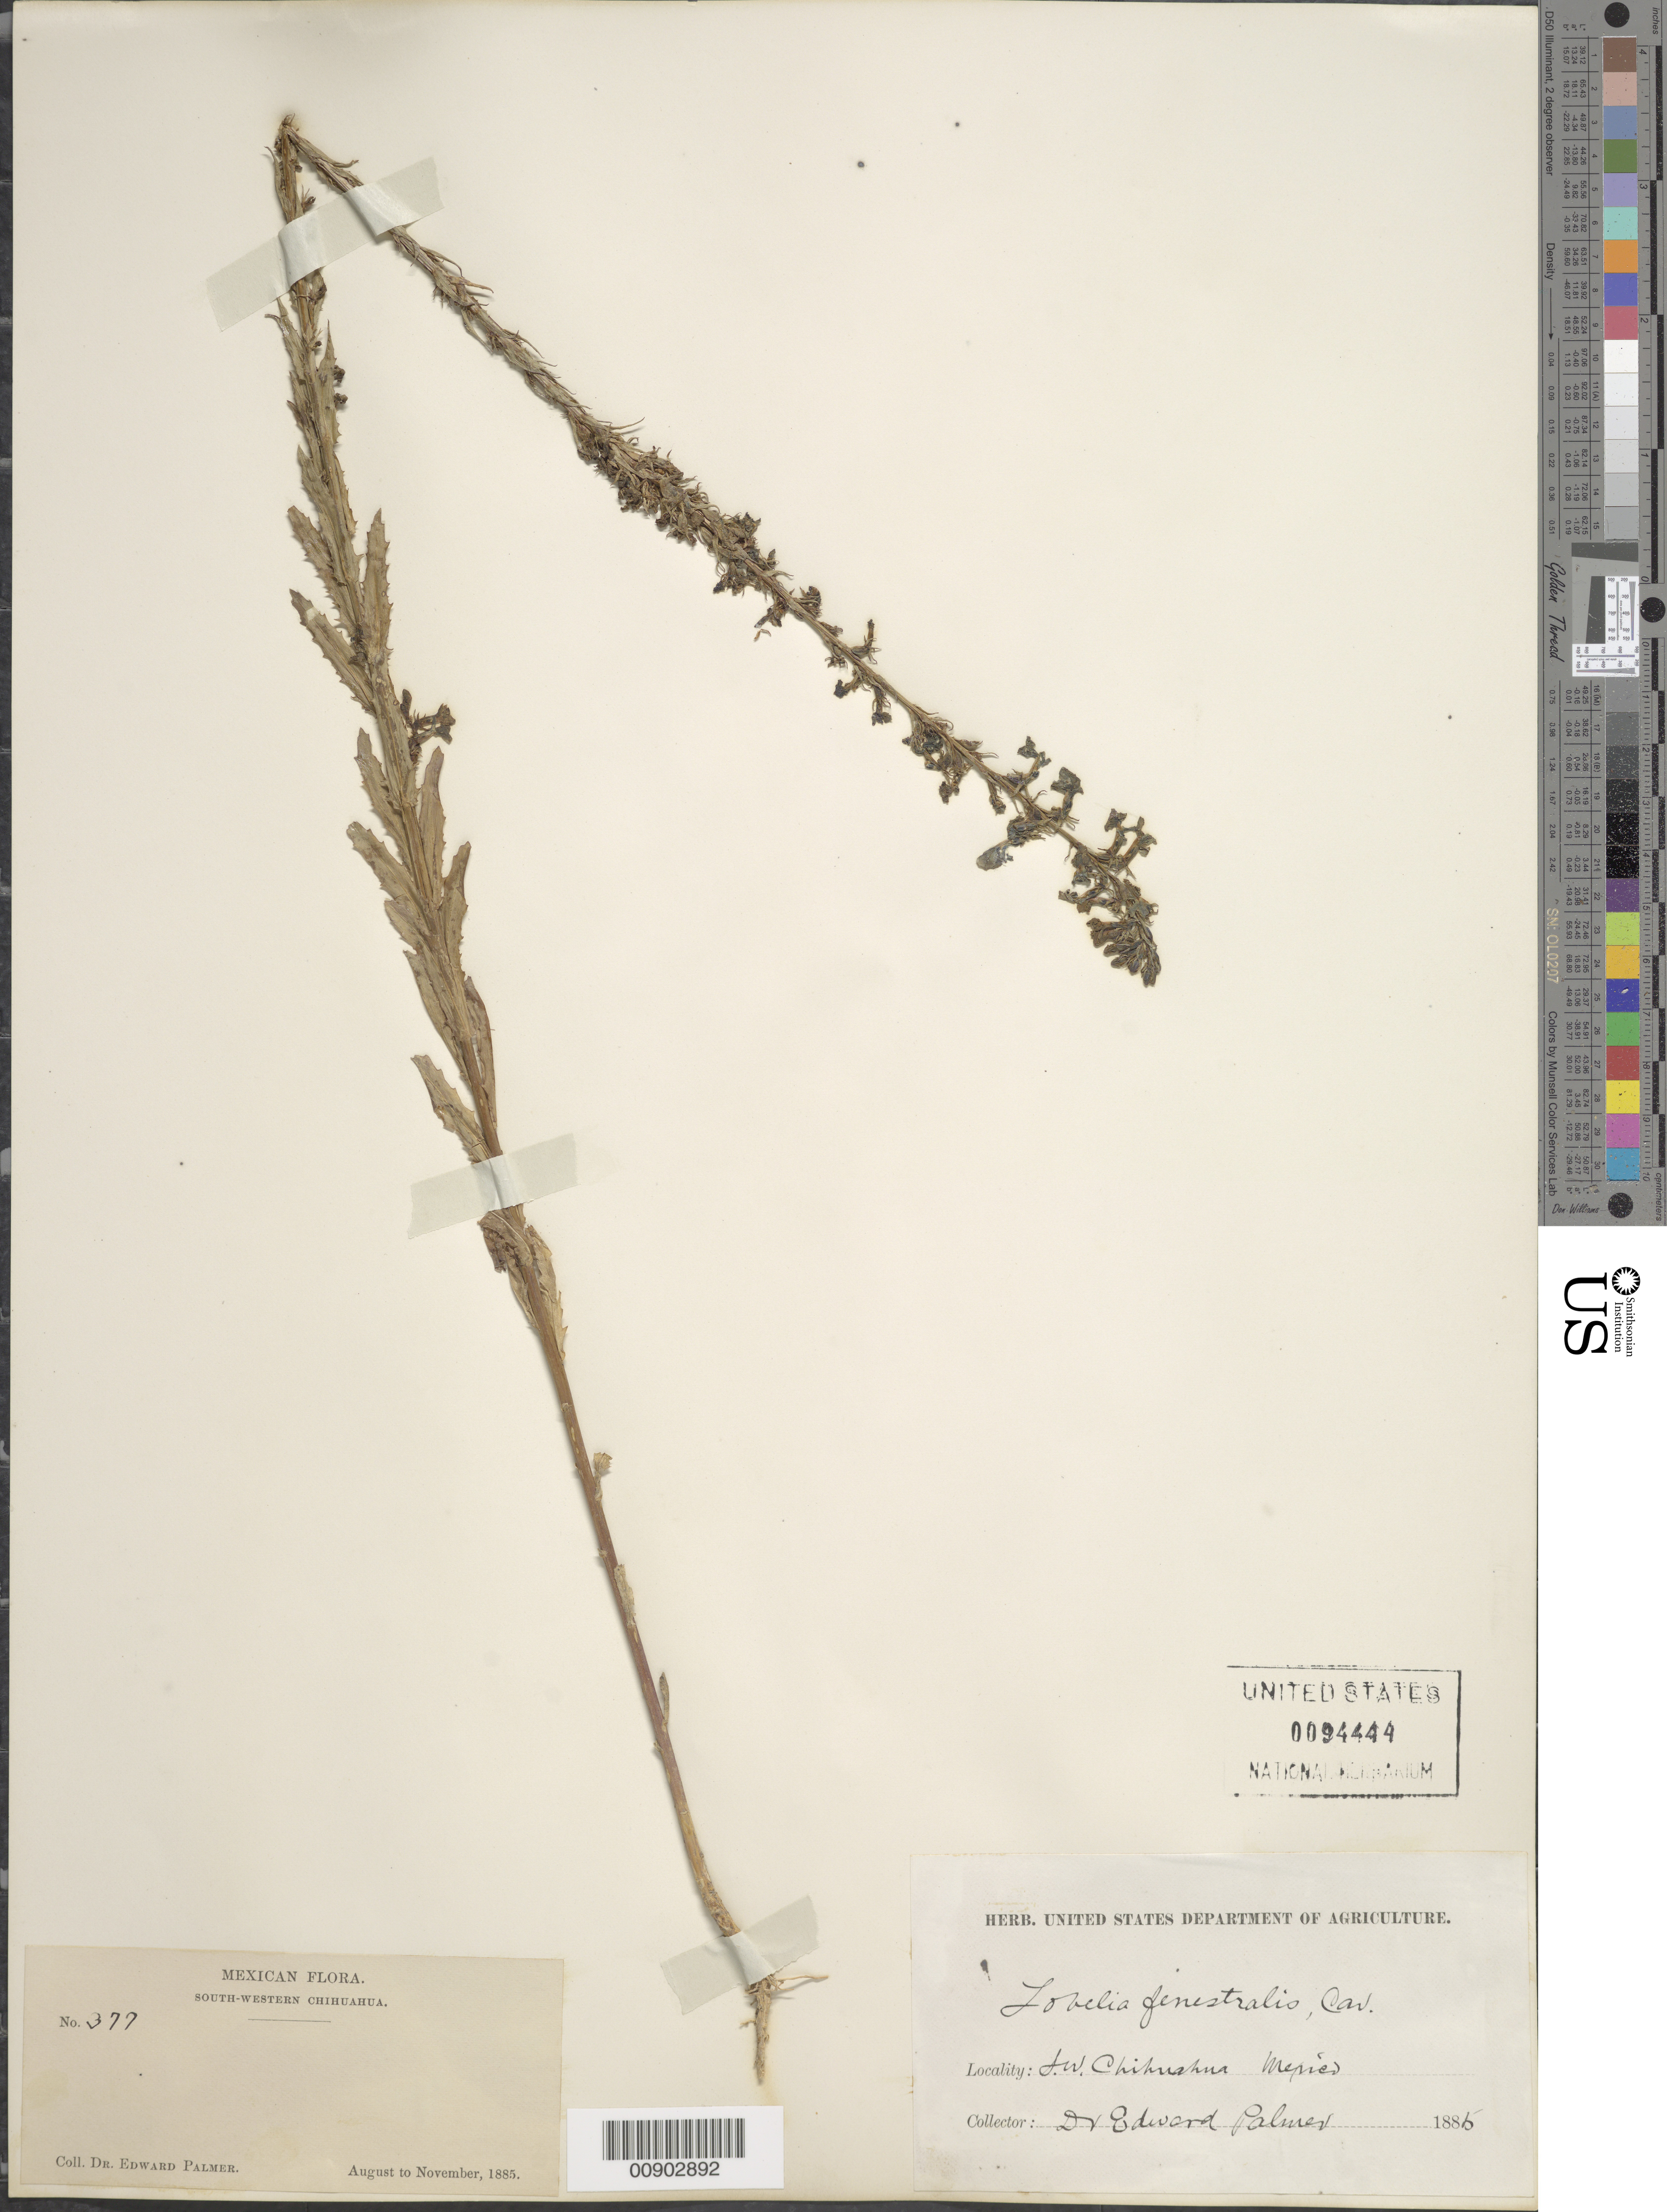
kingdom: Plantae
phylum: Tracheophyta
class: Magnoliopsida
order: Asterales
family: Campanulaceae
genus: Lobelia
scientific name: Lobelia fenestralis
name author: Cav.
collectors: E. Palmer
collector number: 377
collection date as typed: Aug 1885 to -- Nov 1885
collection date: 1885-08/1885-11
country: Mexico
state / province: Chihuahua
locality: South-Western Chihuahua.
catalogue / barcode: US 94444